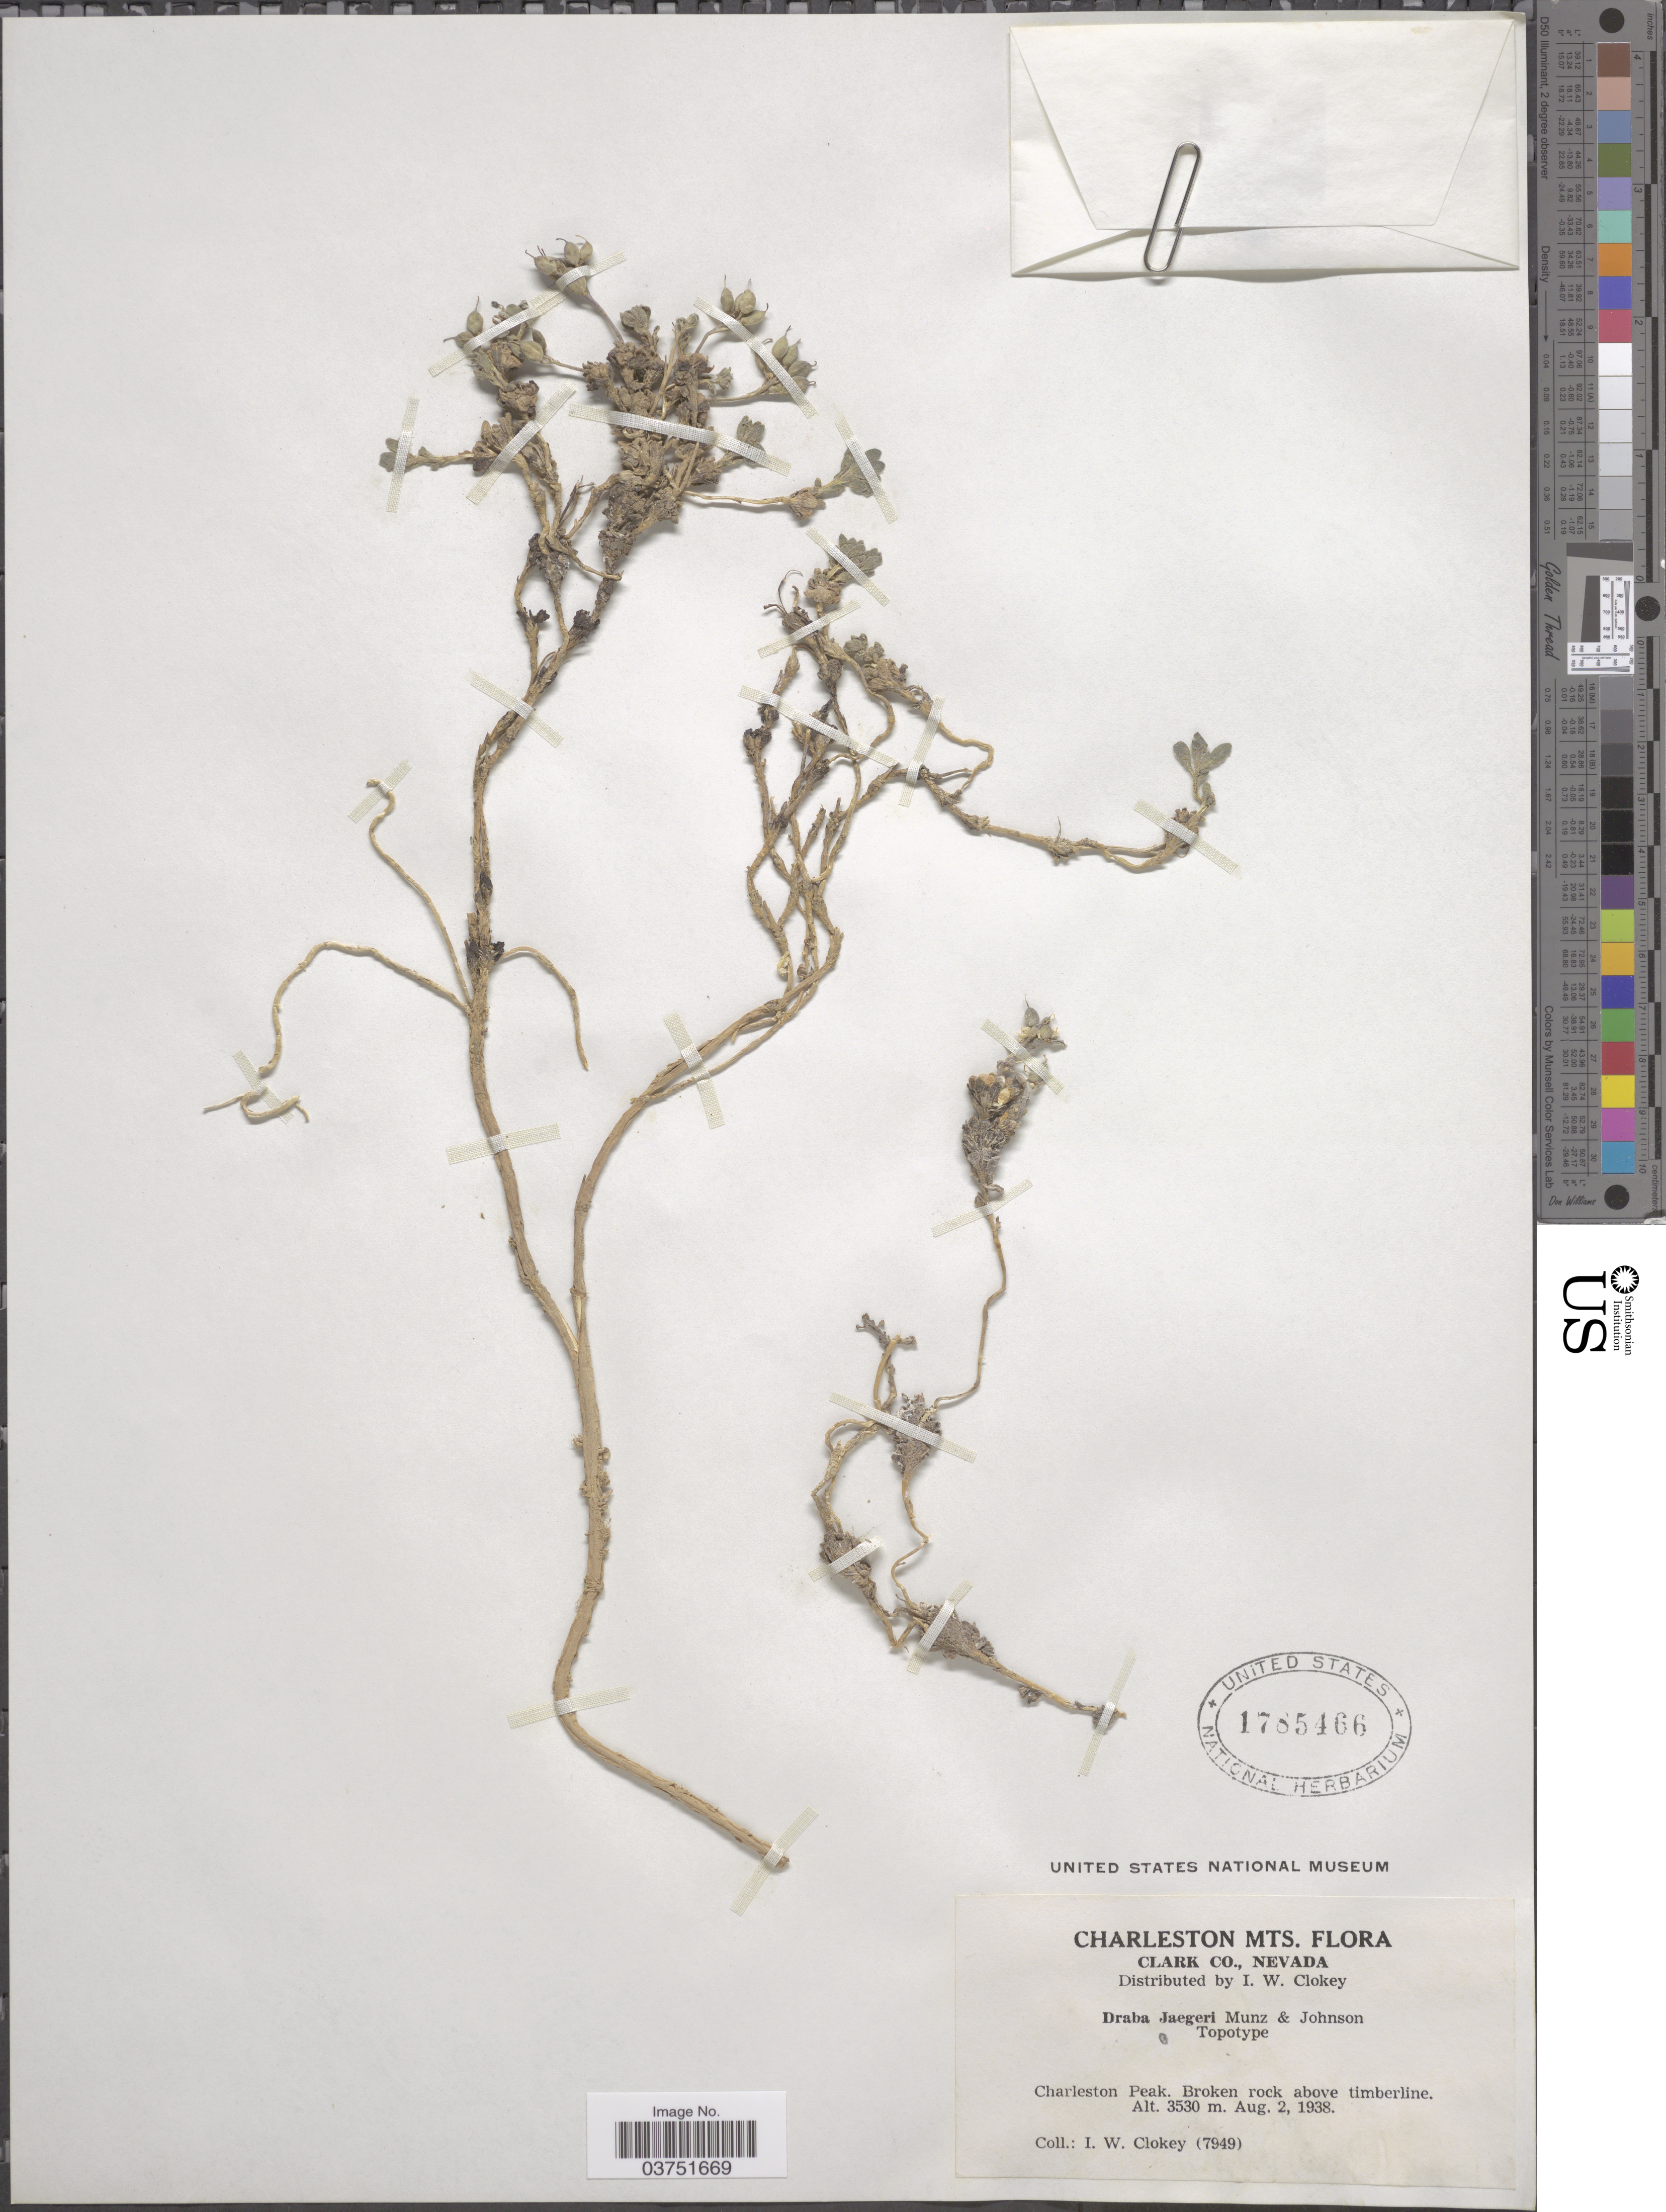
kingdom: Plantae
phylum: Tracheophyta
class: Magnoliopsida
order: Brassicales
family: Brassicaceae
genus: Draba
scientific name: Draba jaegeri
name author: Munz & I.M. Johnst.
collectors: I. W. Clokey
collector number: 7949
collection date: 1938-08-02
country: United States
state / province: Nevada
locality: Charleston Mts. Clark Co. Charleston Peak. Broken rock above timberline.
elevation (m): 3530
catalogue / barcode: US 1785466